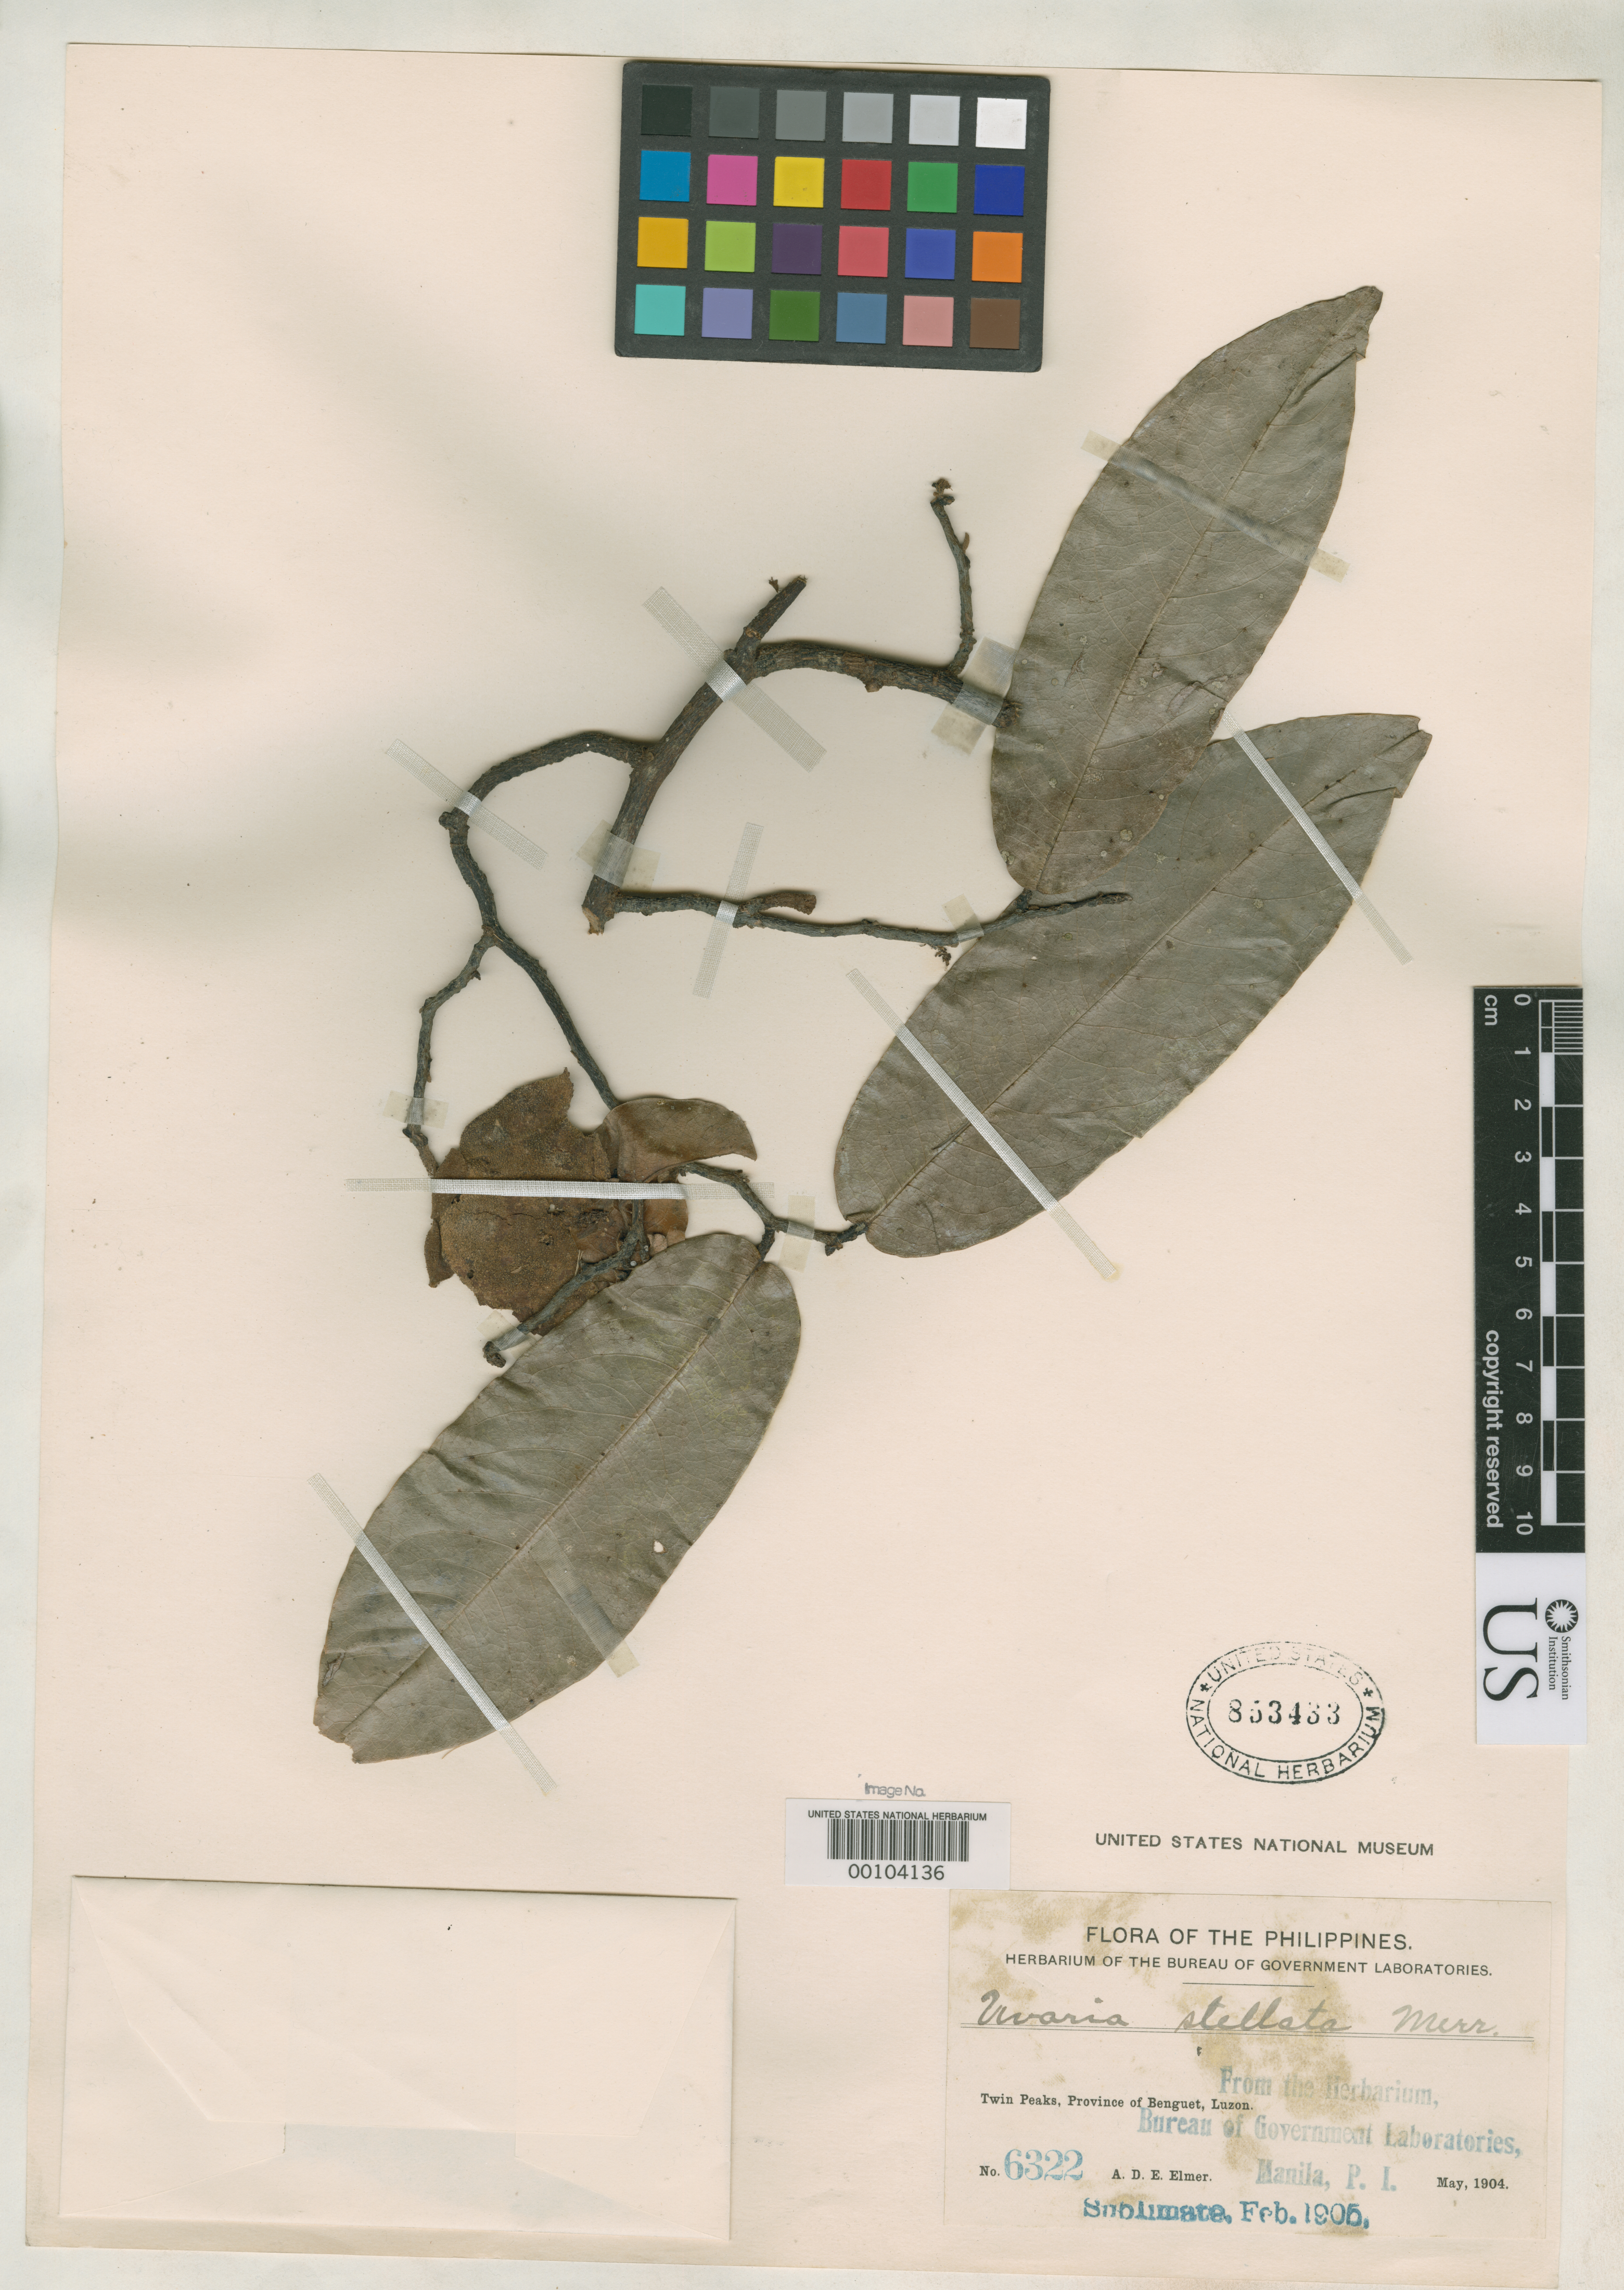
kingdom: Plantae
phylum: Tracheophyta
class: Magnoliopsida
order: Magnoliales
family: Annonaceae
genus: Uvaria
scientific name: Uvaria stellata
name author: Merr.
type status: Isotype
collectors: A. D. E. Elmer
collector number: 6322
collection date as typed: May 1904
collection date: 1904-05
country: Philippines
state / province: Cordillera (Administrative Region)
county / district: Benguet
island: Luzon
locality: Twin Peaks.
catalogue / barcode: US 853433